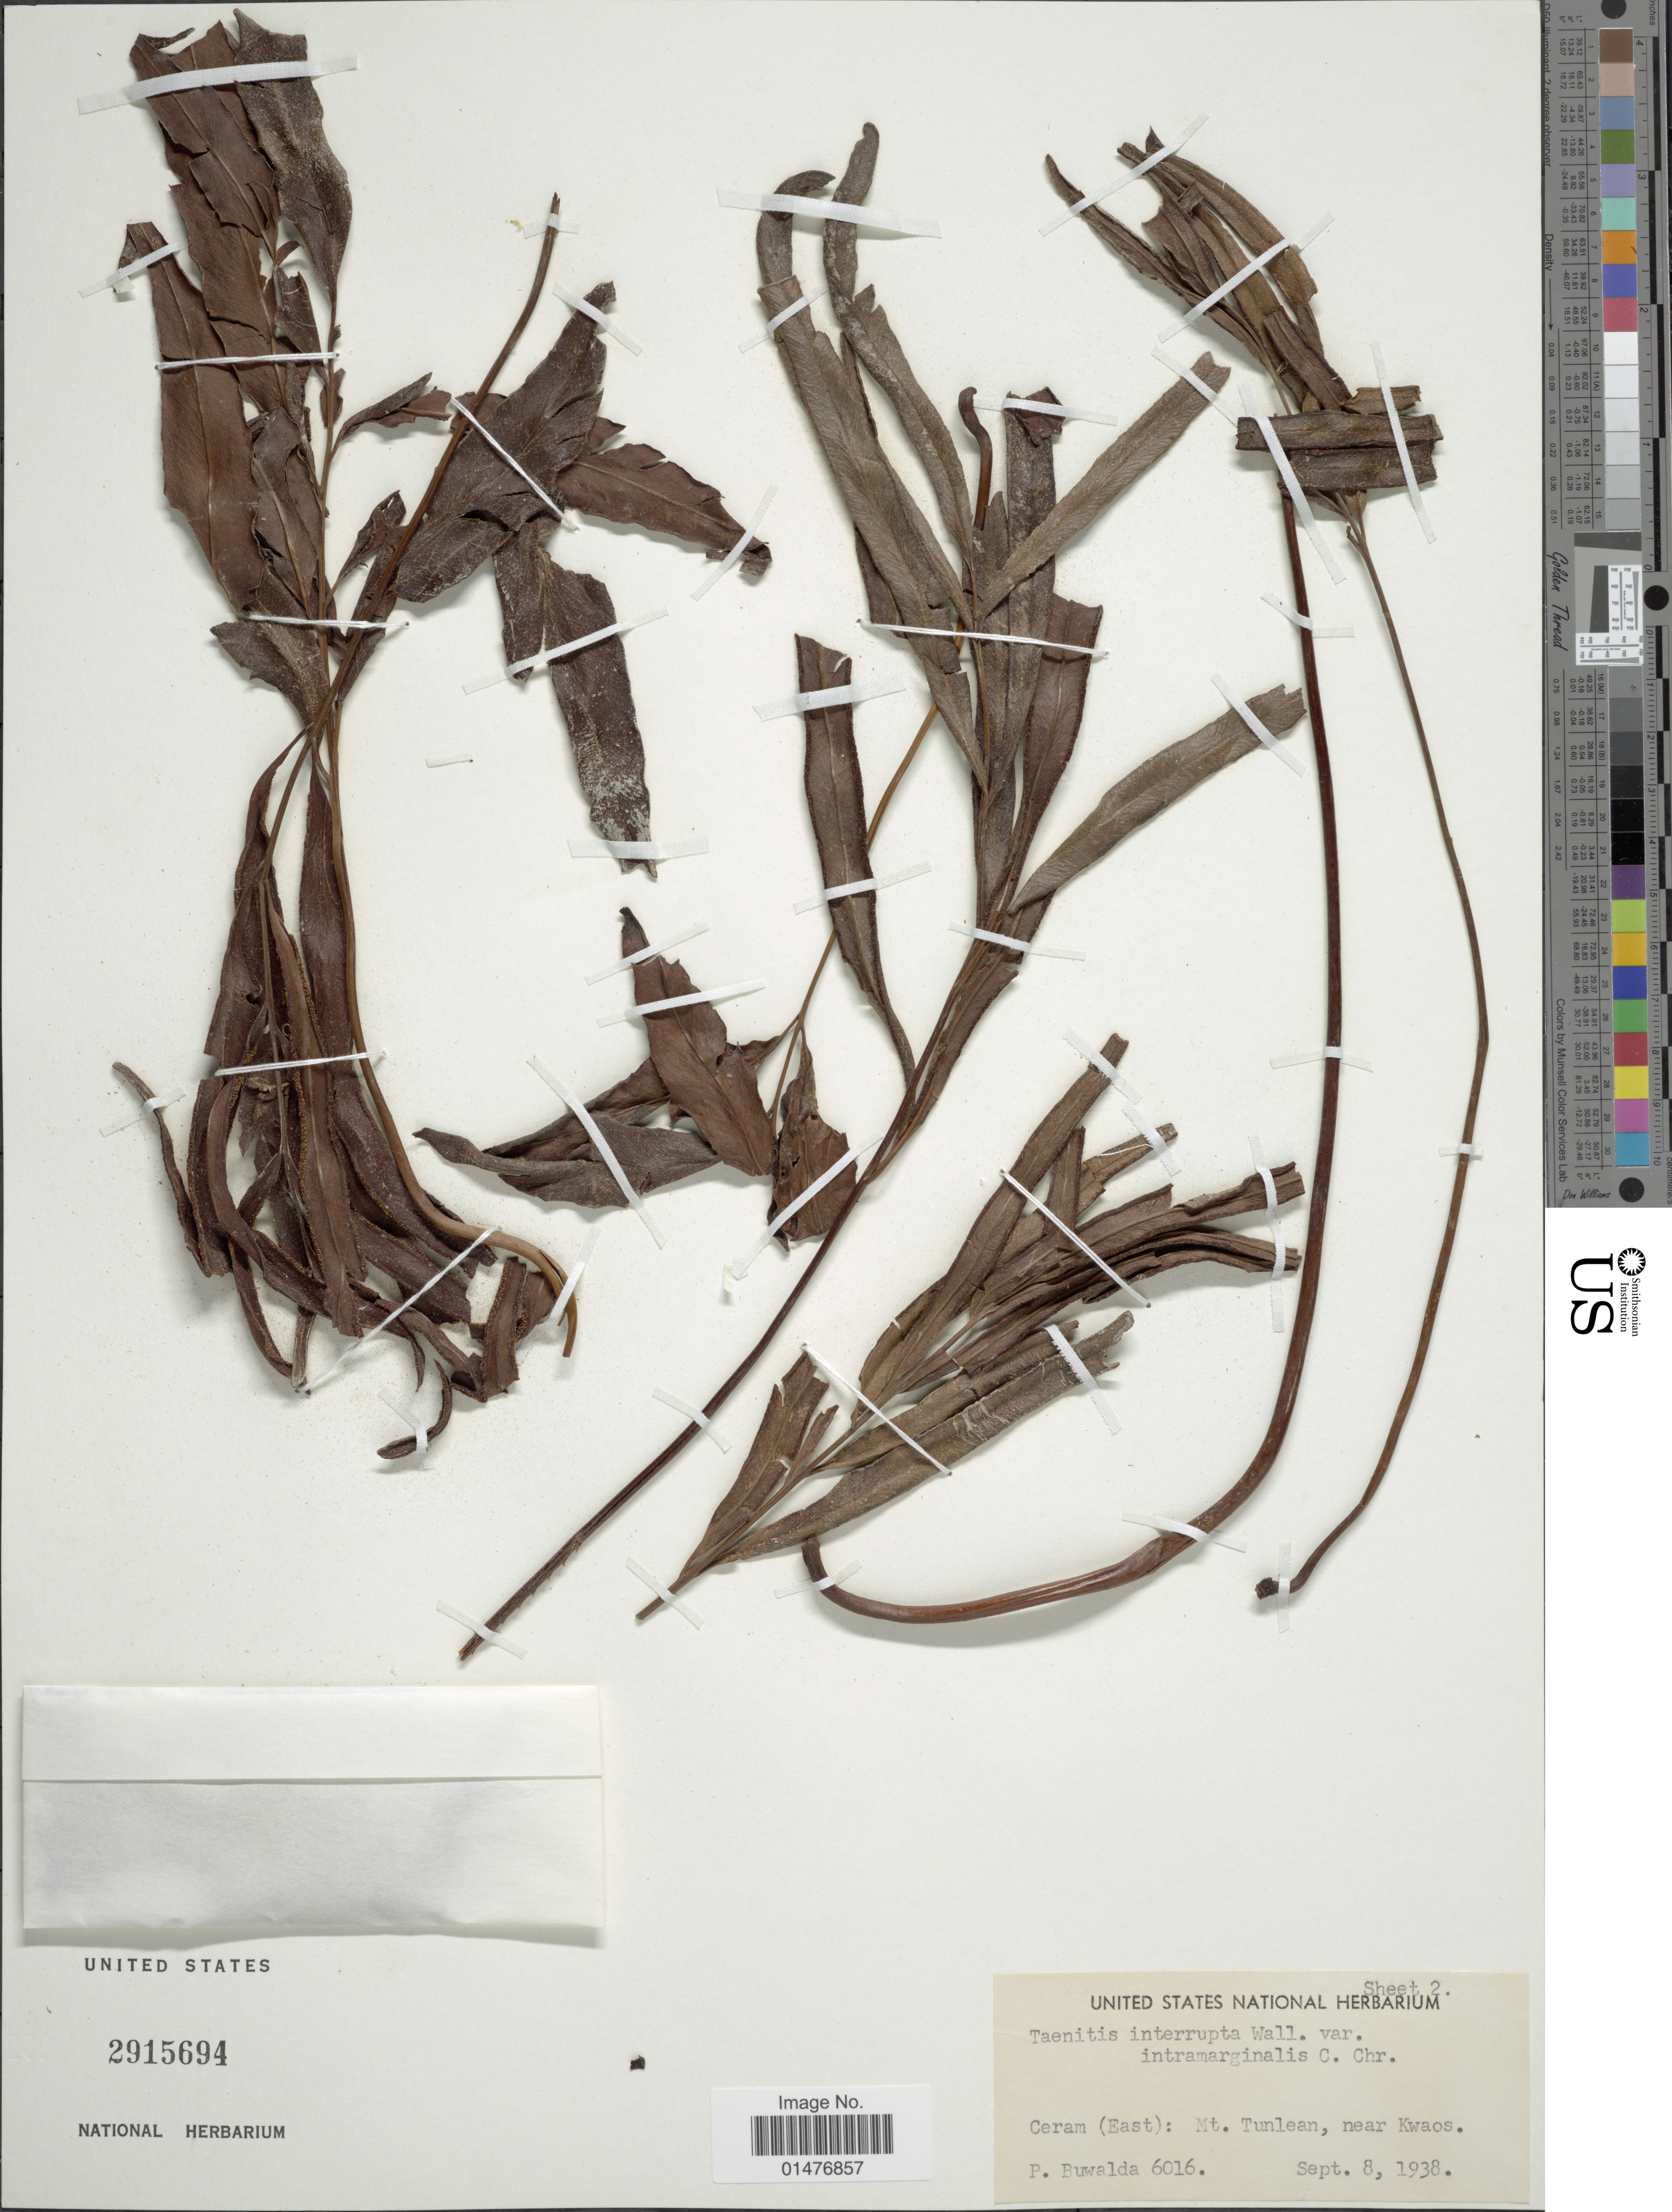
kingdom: Plantae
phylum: Tracheophyta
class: Polypodiopsida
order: Polypodiales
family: Pteridaceae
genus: Taenitis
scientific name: Taenitis interrupta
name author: Hook. & Grev.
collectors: P. Buwalda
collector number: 6016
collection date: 1938-09-08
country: Indonesia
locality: Ceram (East): Mt. tunlean, near kwaos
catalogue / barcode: US 2915694